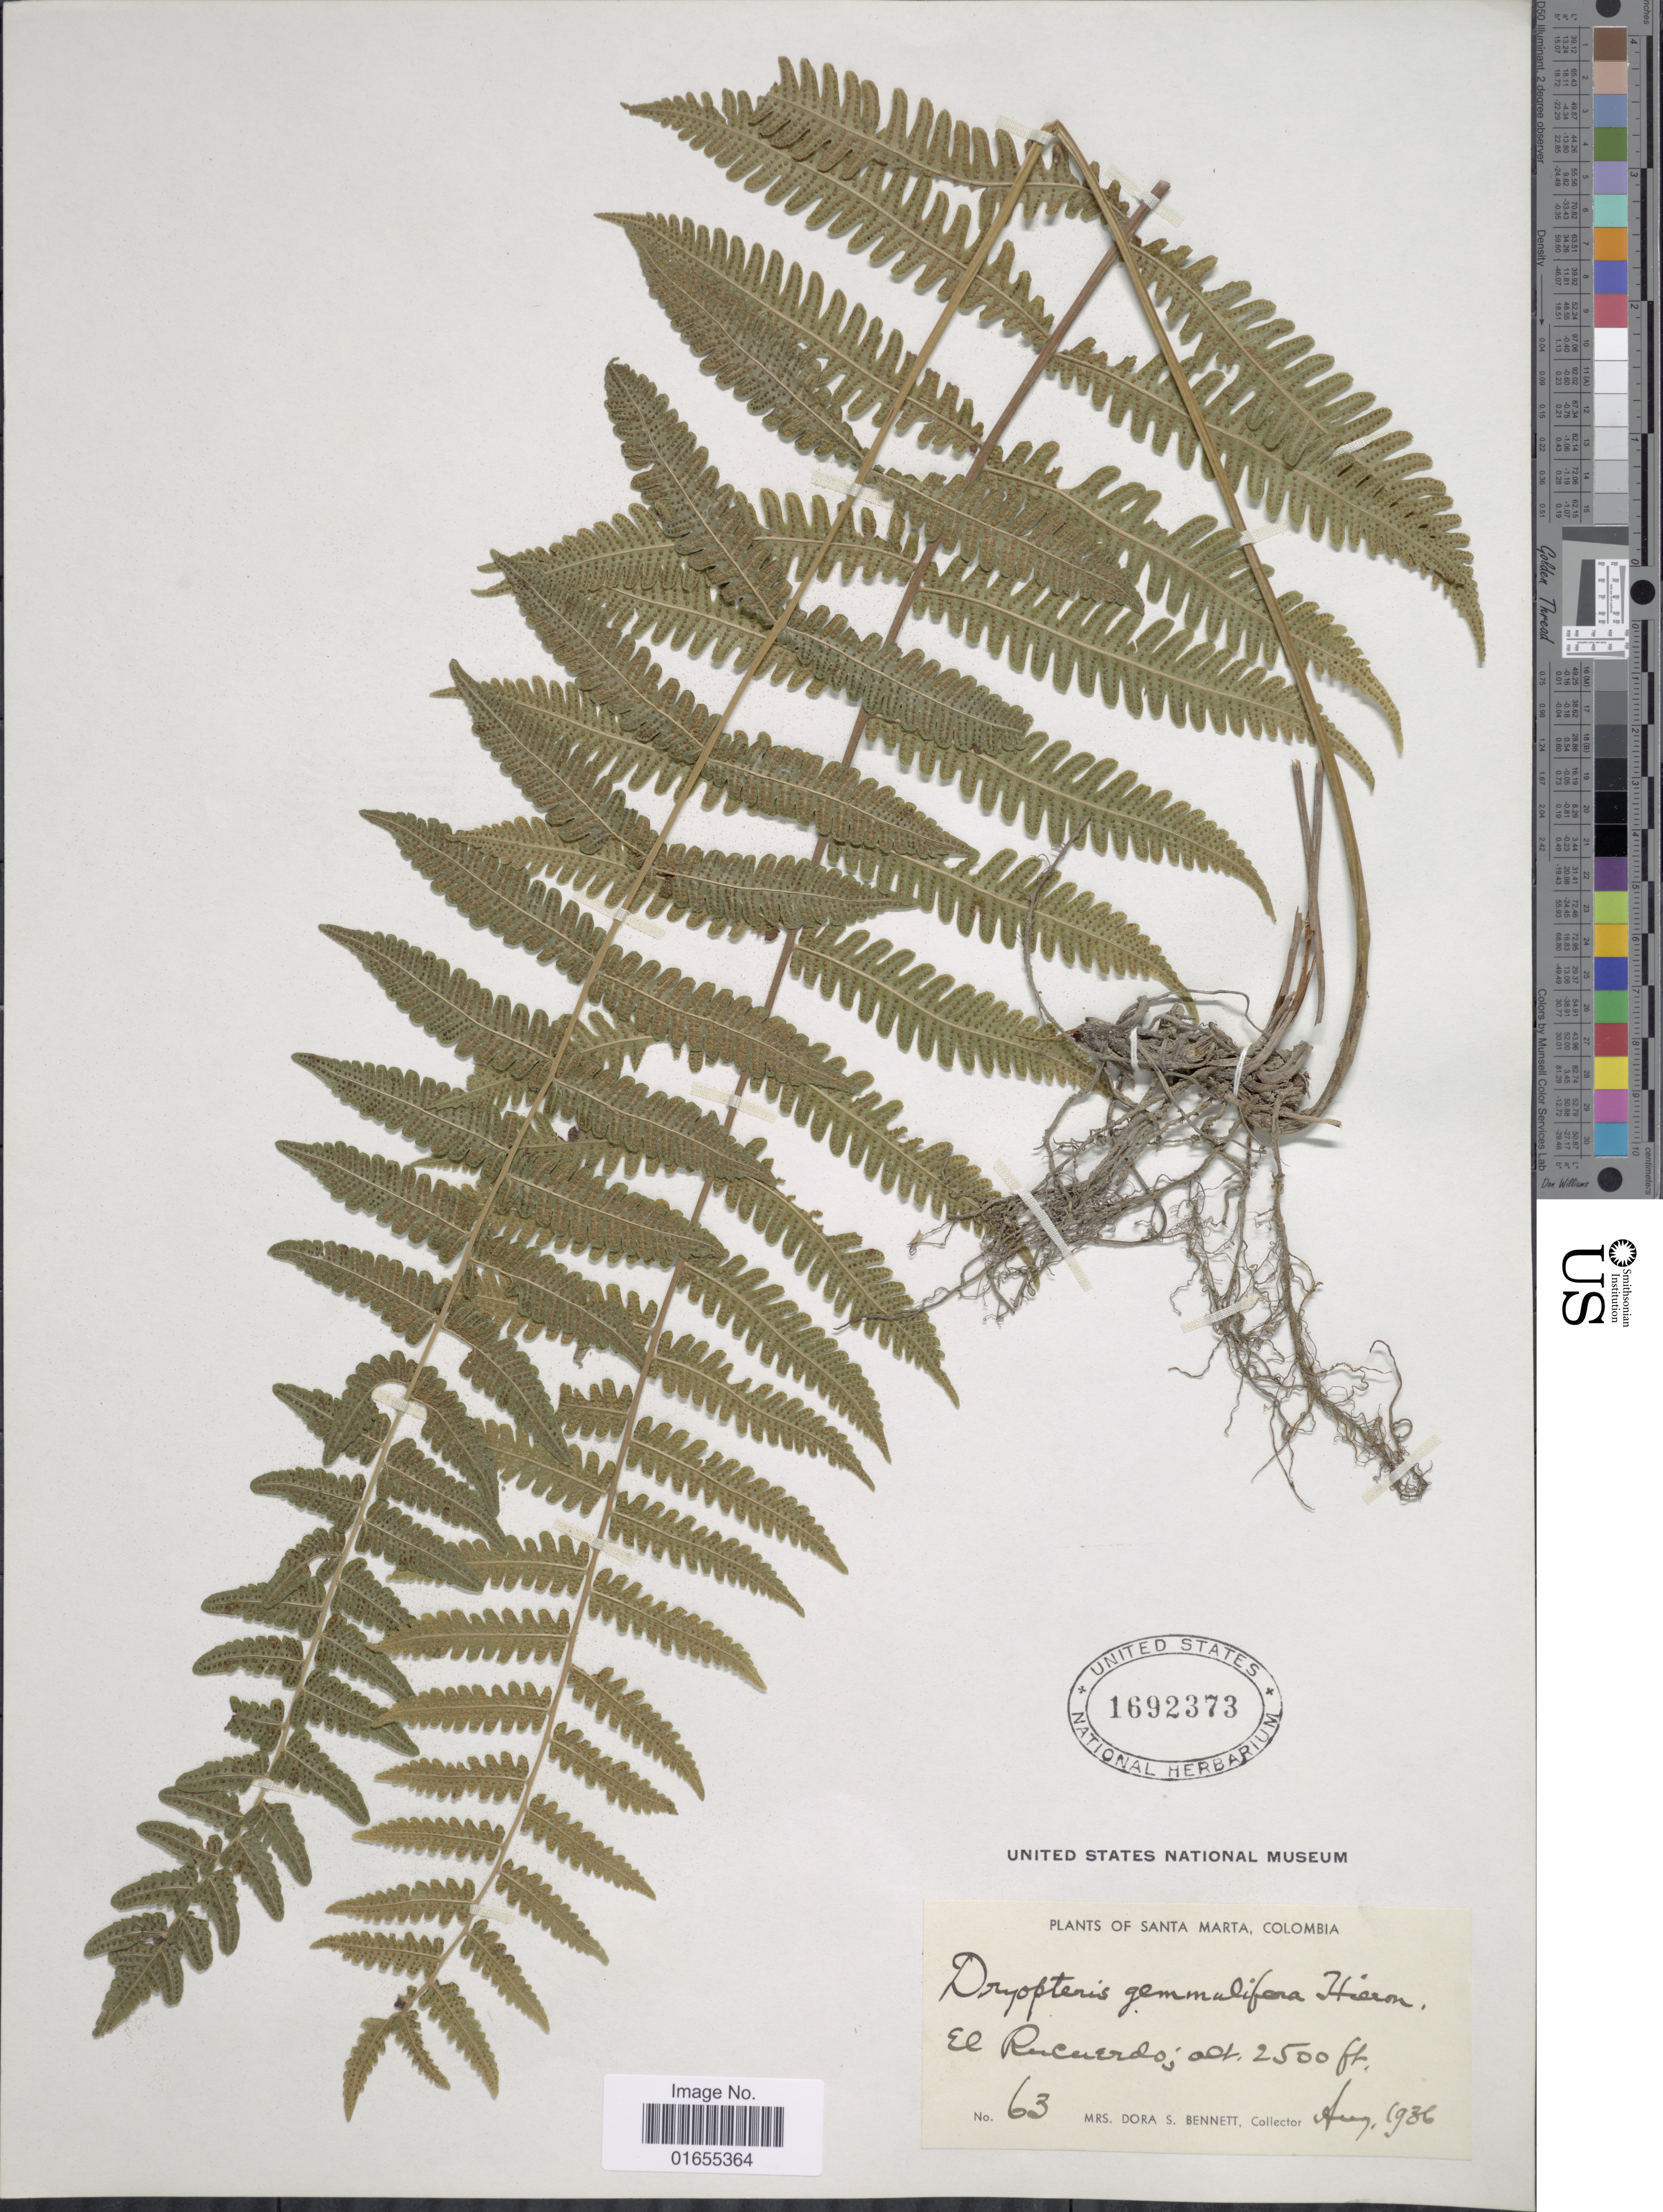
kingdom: Plantae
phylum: Tracheophyta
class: Polypodiopsida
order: Polypodiales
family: Thelypteridaceae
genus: Goniopteris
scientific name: Goniopteris gemmulifera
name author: (Hieron.) A.R. Sm. & D. Löve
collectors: D. Bennett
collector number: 63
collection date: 1936-08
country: Colombia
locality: Santa Marta, El Rucuerdo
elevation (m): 762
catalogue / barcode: US 1692373